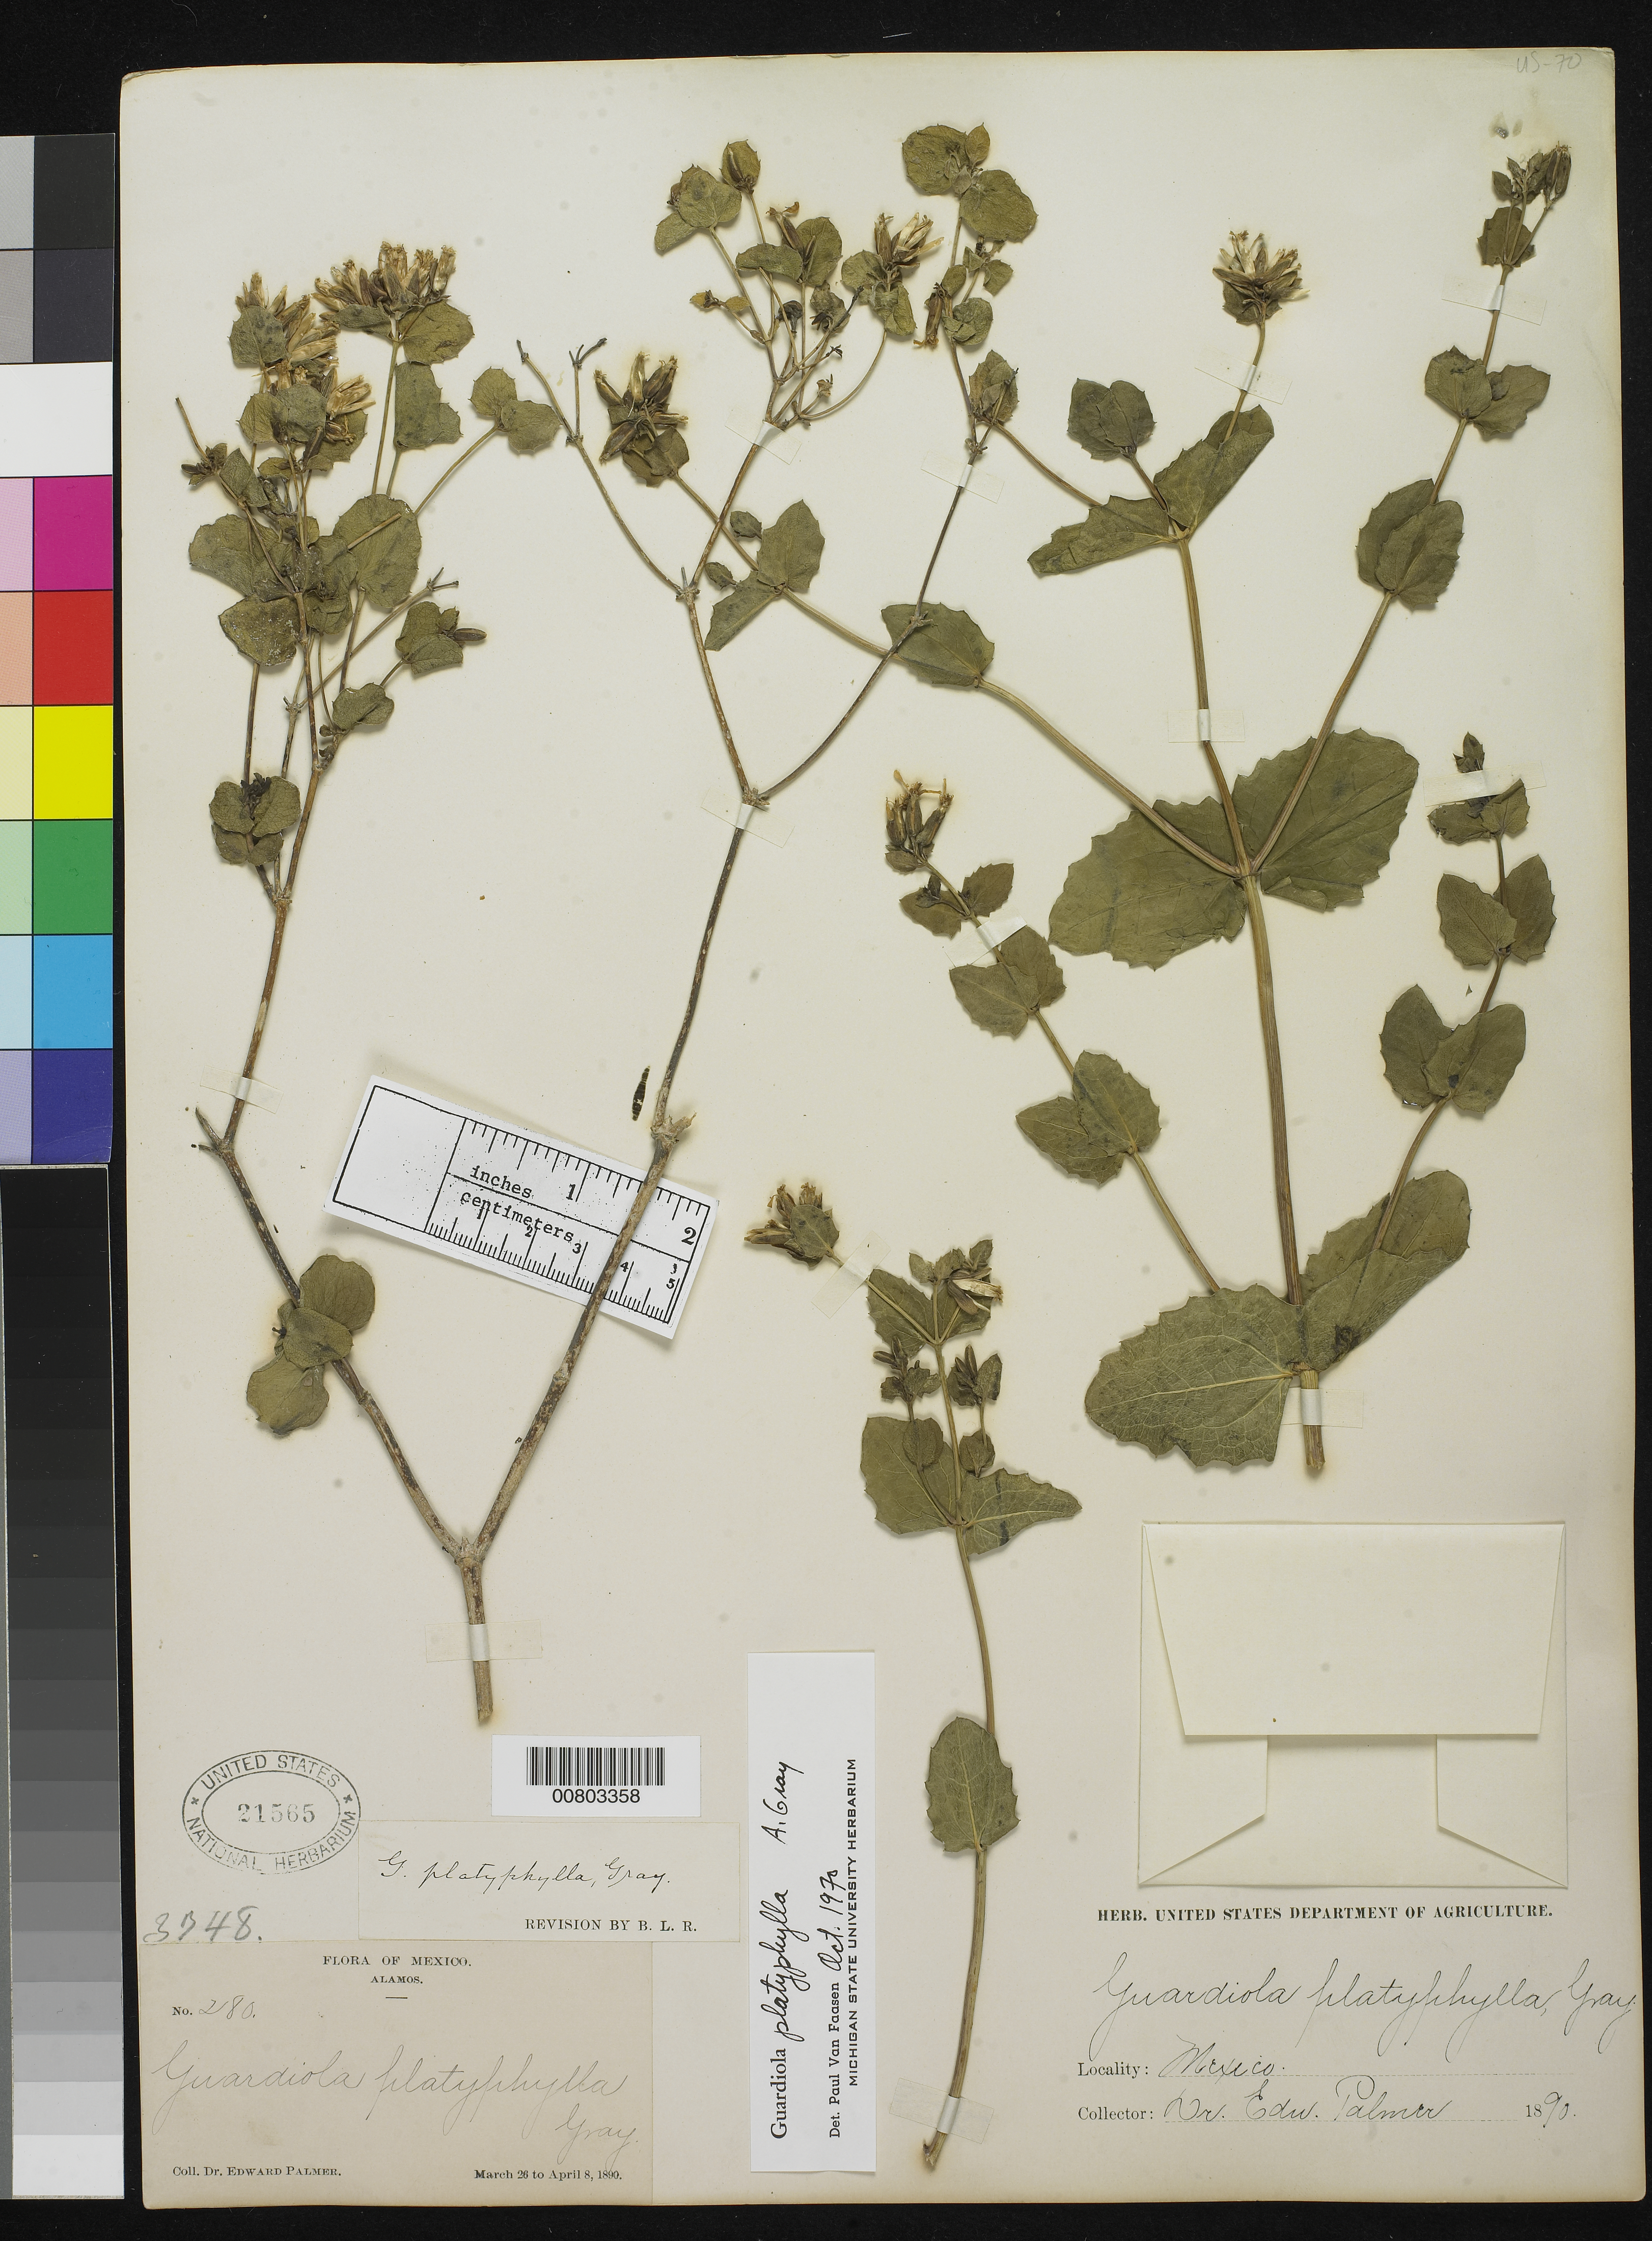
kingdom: Plantae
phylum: Tracheophyta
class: Magnoliopsida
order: Asterales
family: Asteraceae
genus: Guardiola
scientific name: Guardiola platyphylla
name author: A. Gray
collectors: E. Palmer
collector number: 280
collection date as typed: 26 Mar 1890 to 08 Apr 1890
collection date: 1890-03-26/1890-04-08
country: Mexico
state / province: Sonora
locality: Alamos, Sonora.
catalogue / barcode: US 21565